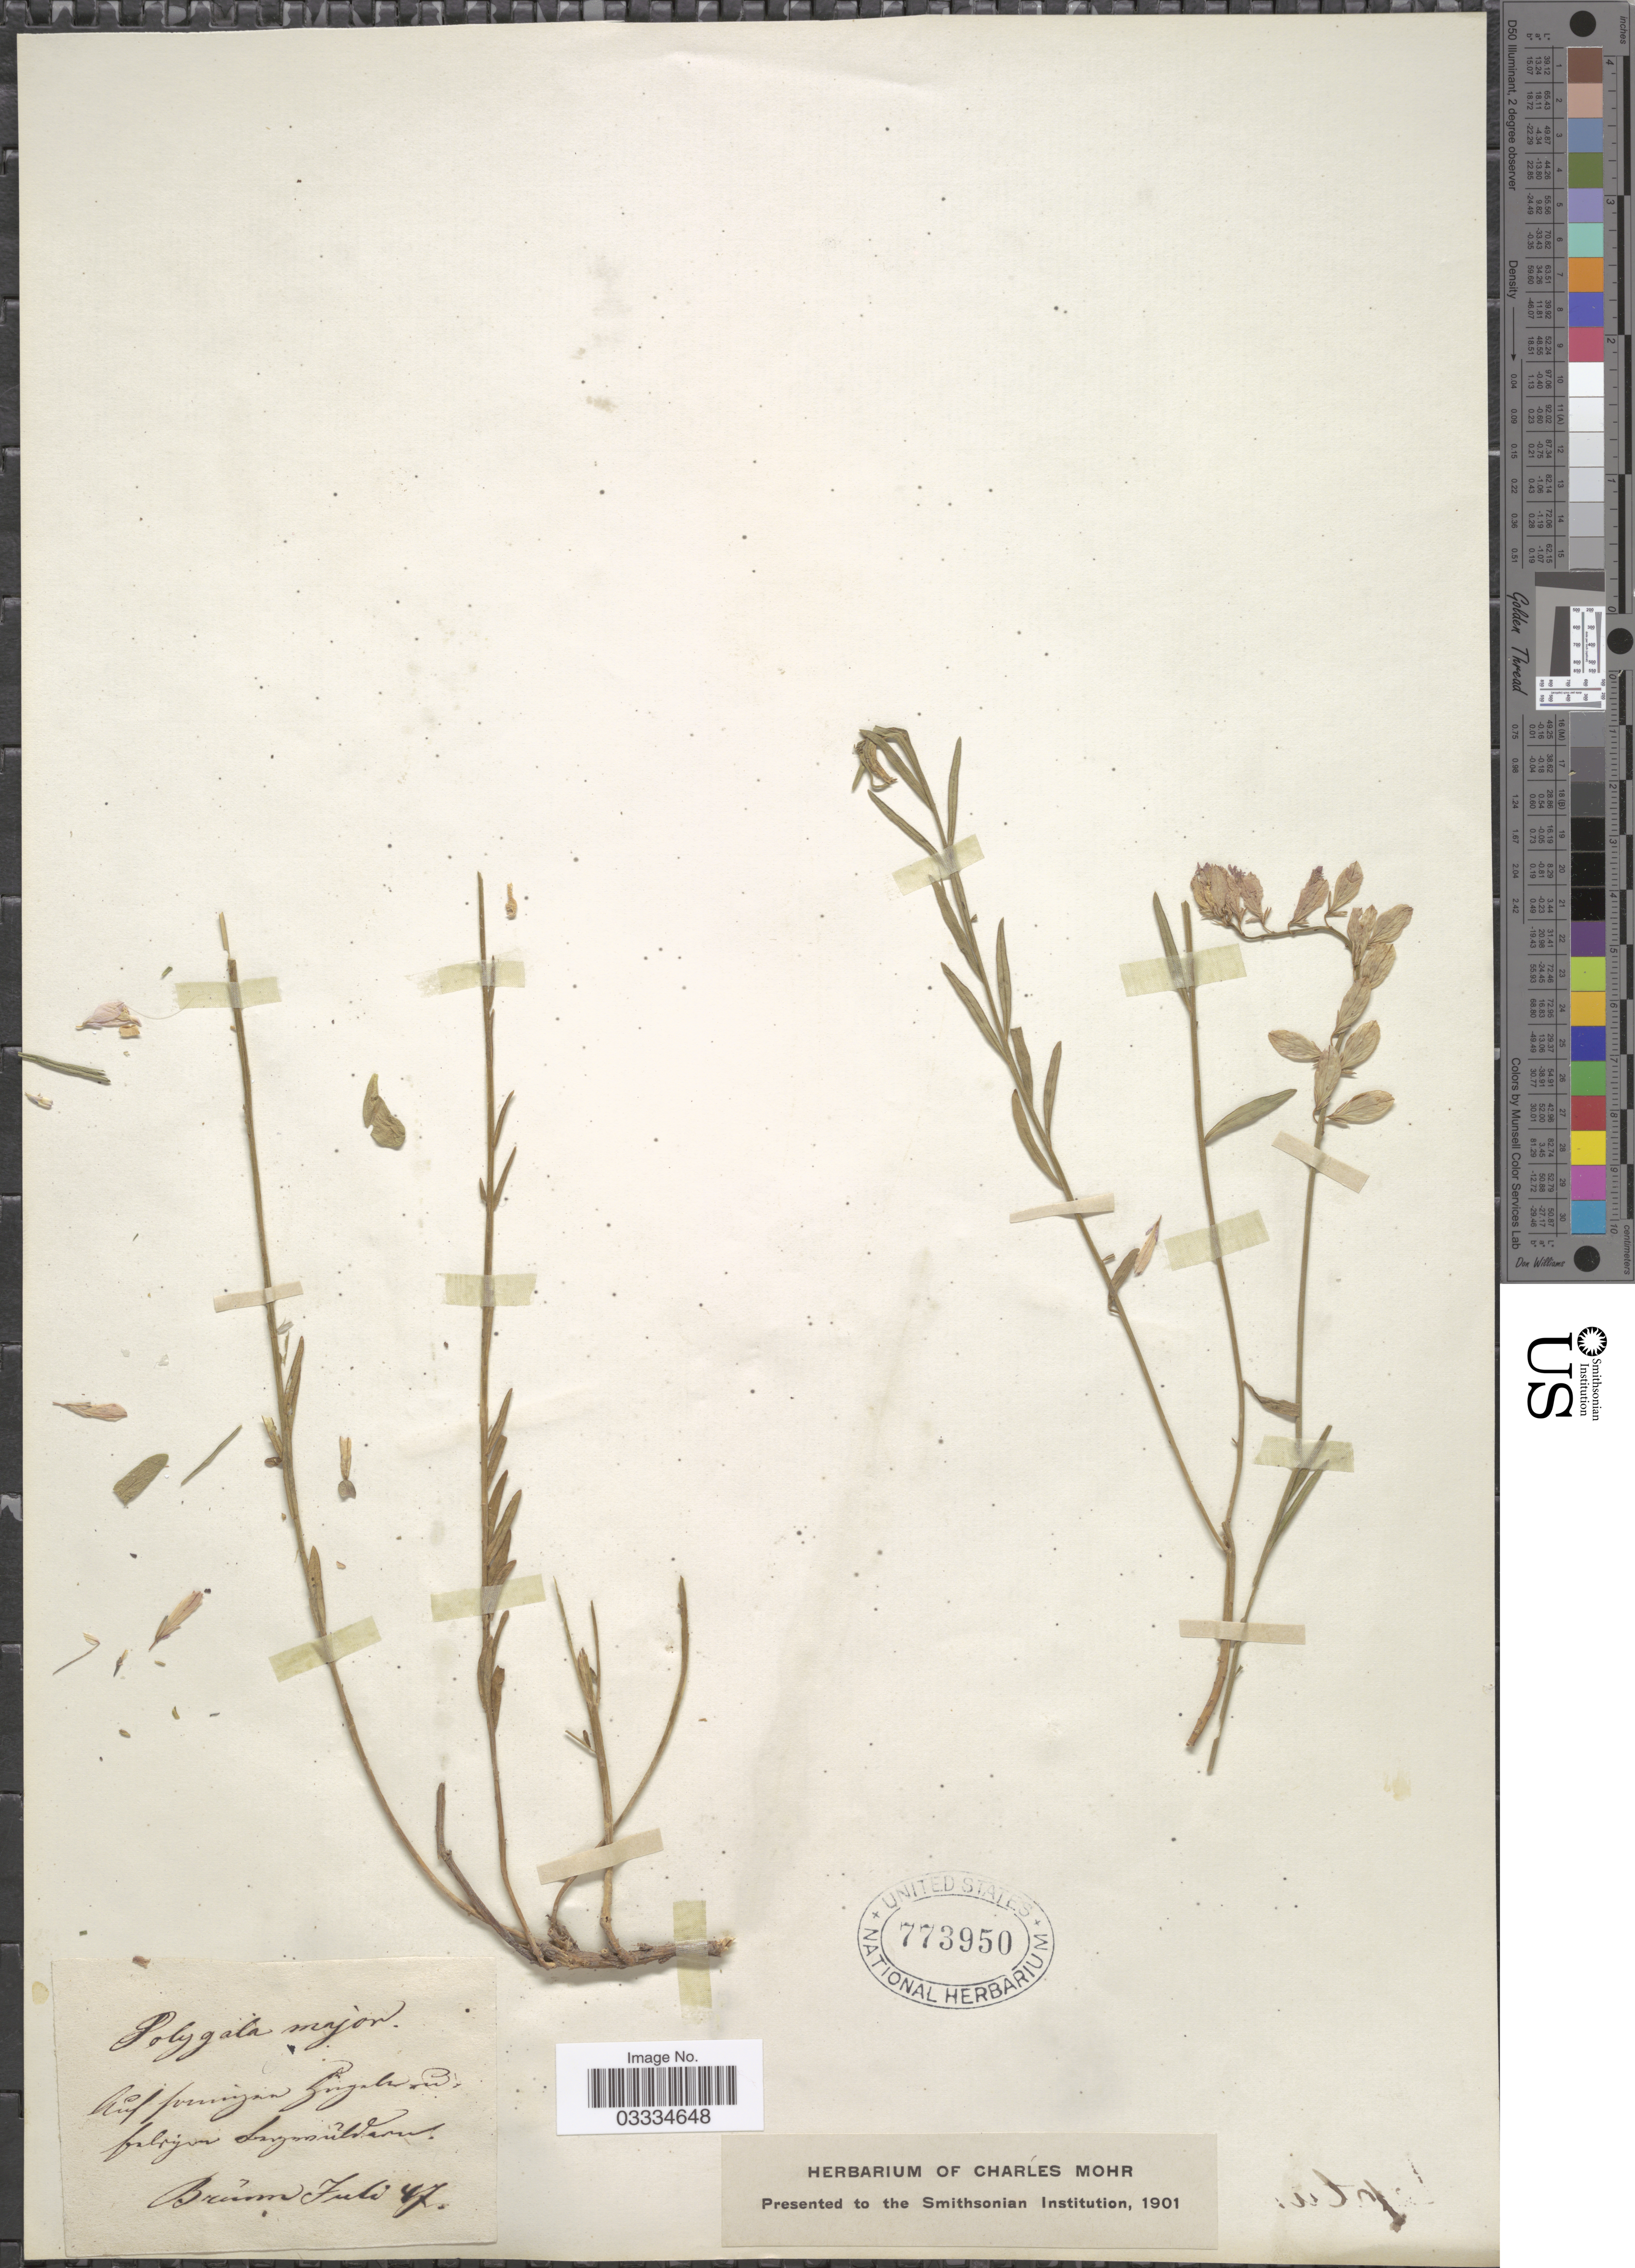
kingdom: Plantae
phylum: Tracheophyta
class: Magnoliopsida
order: Fabales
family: Polygalaceae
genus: Polygala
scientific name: Polygala major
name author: Jacq.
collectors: ex herb. Charles Mohr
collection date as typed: Transcribed d/m/y: /7/47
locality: Brum[interpreted]. [illegible text].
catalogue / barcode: US 773950